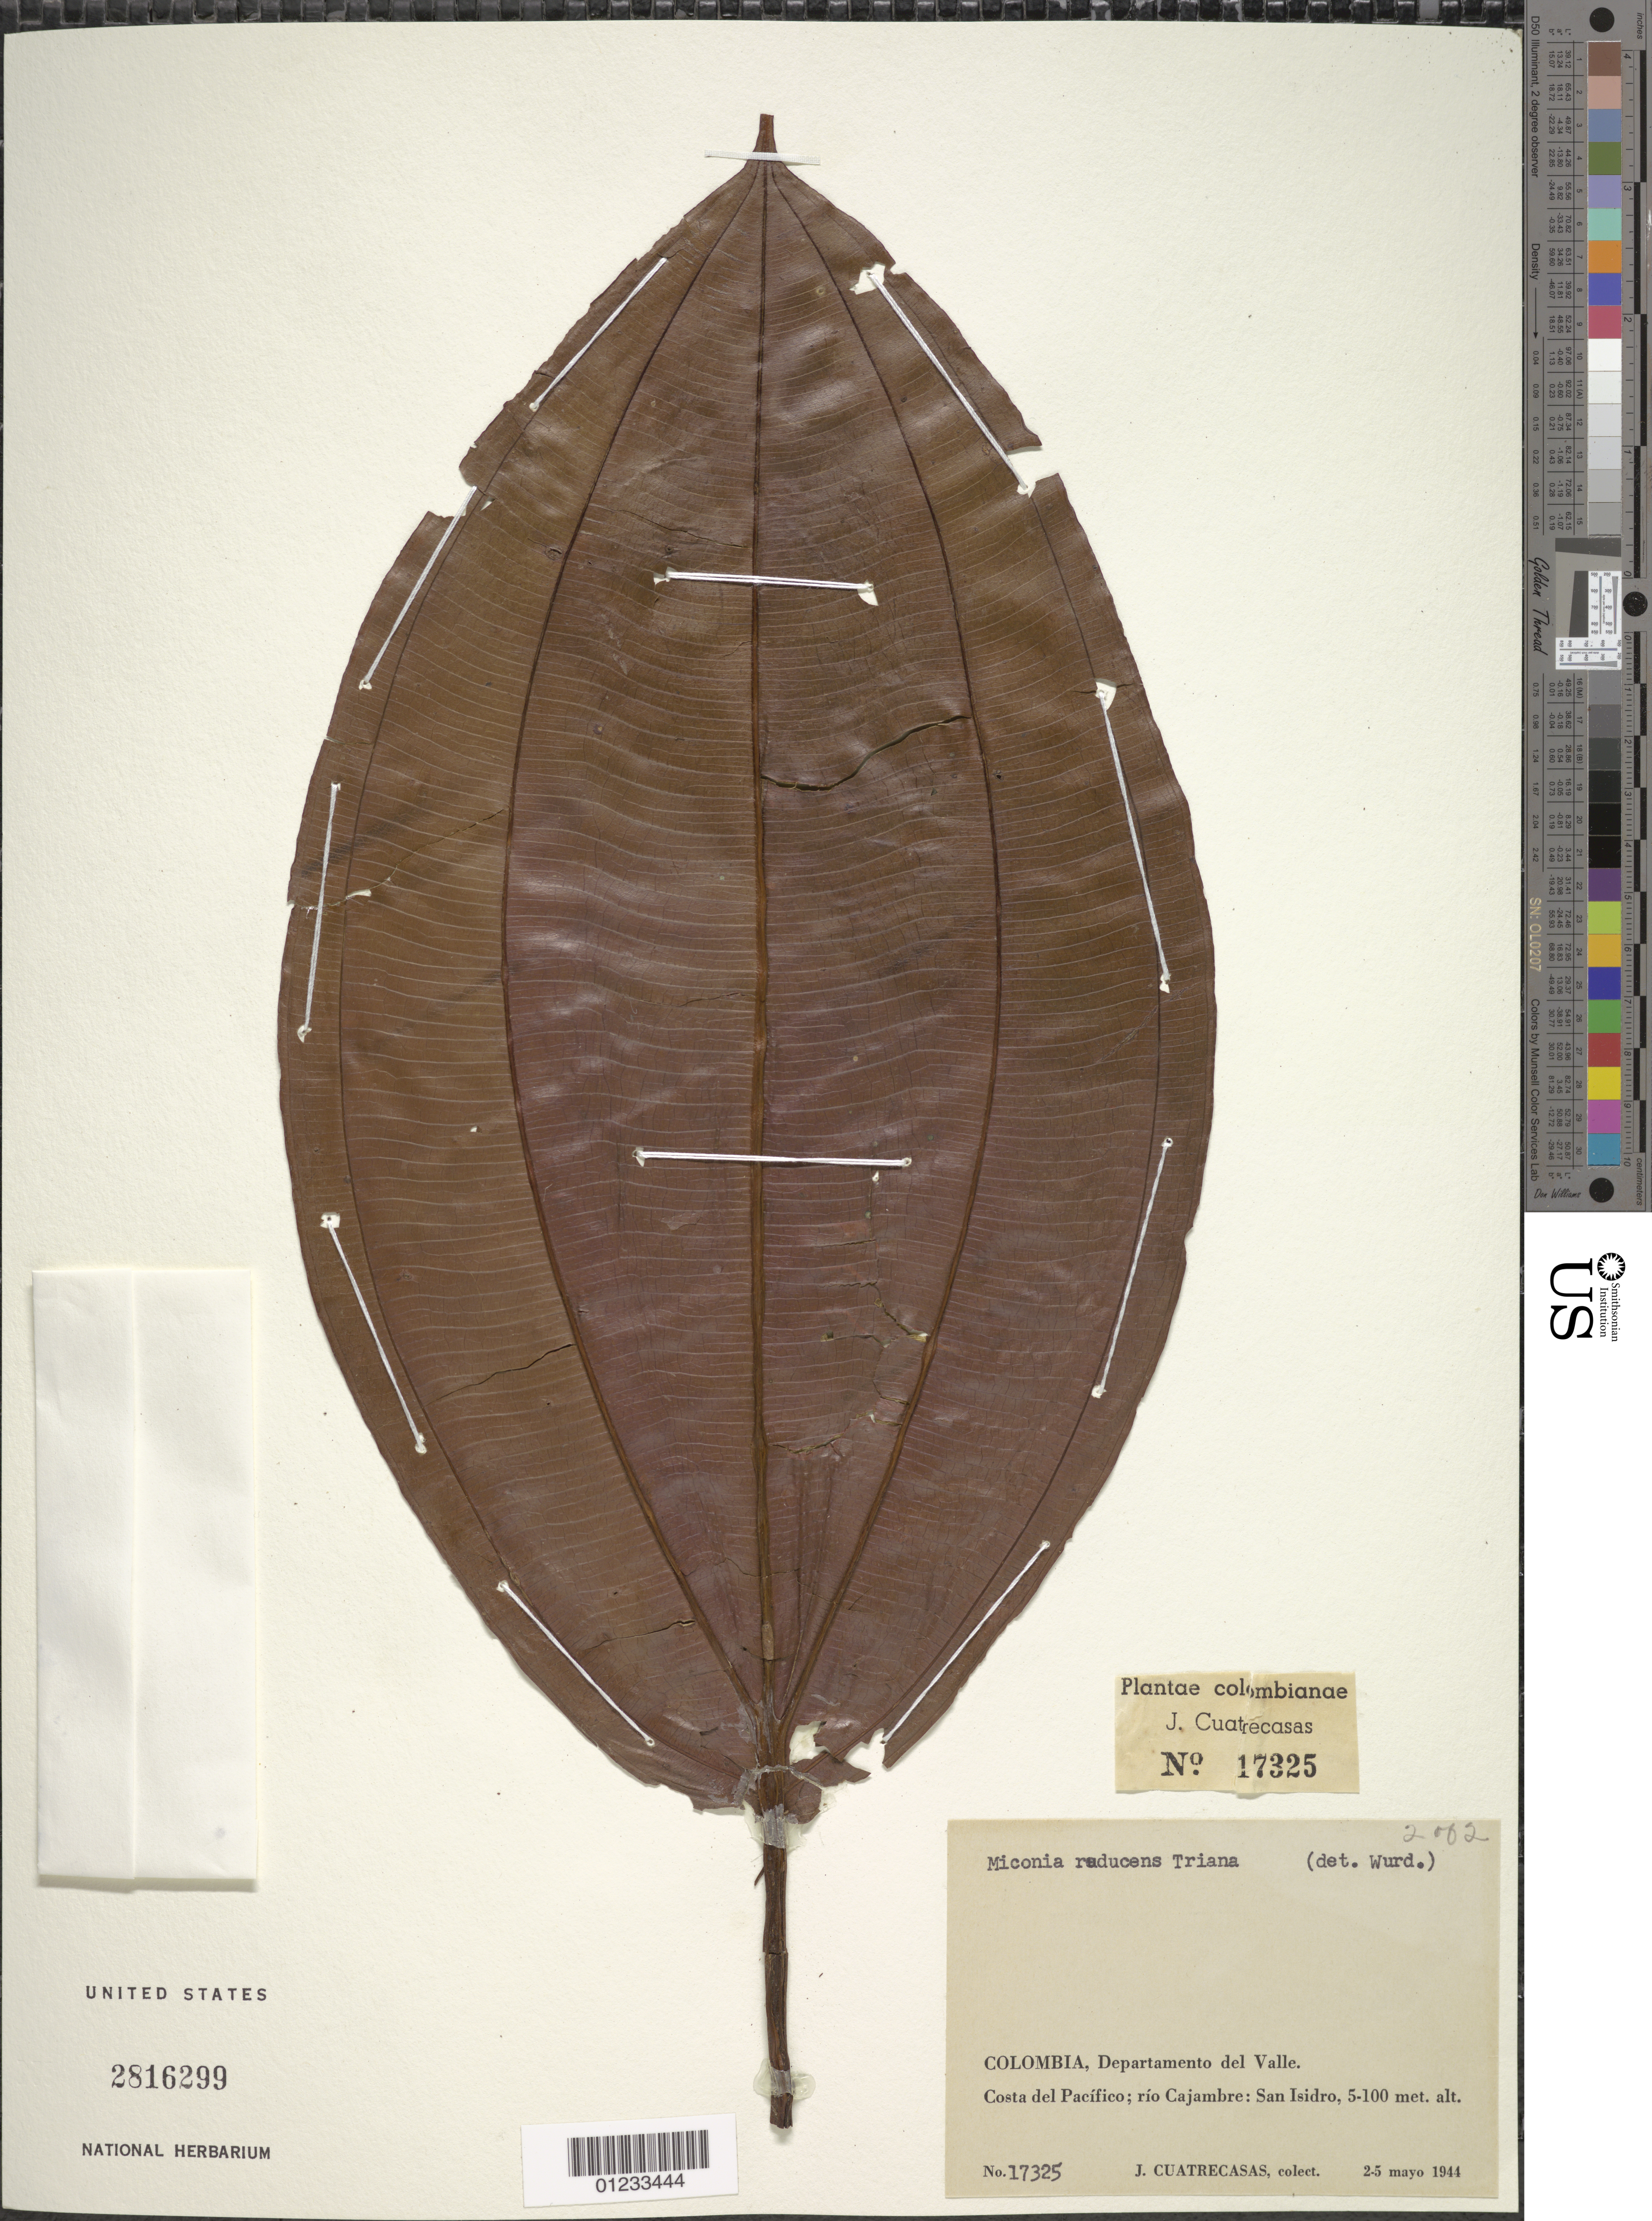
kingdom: Plantae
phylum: Tracheophyta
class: Magnoliopsida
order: Myrtales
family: Melastomataceae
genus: Miconia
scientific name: Miconia reducens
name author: Triana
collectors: J. Cuatrecasas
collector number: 17325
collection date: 1944-05-02/1944-05-05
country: Colombia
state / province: Valle del Cauca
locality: Costa del Pacifico; rio Cajambre: San Isidro.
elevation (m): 5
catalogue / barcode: US 2816299